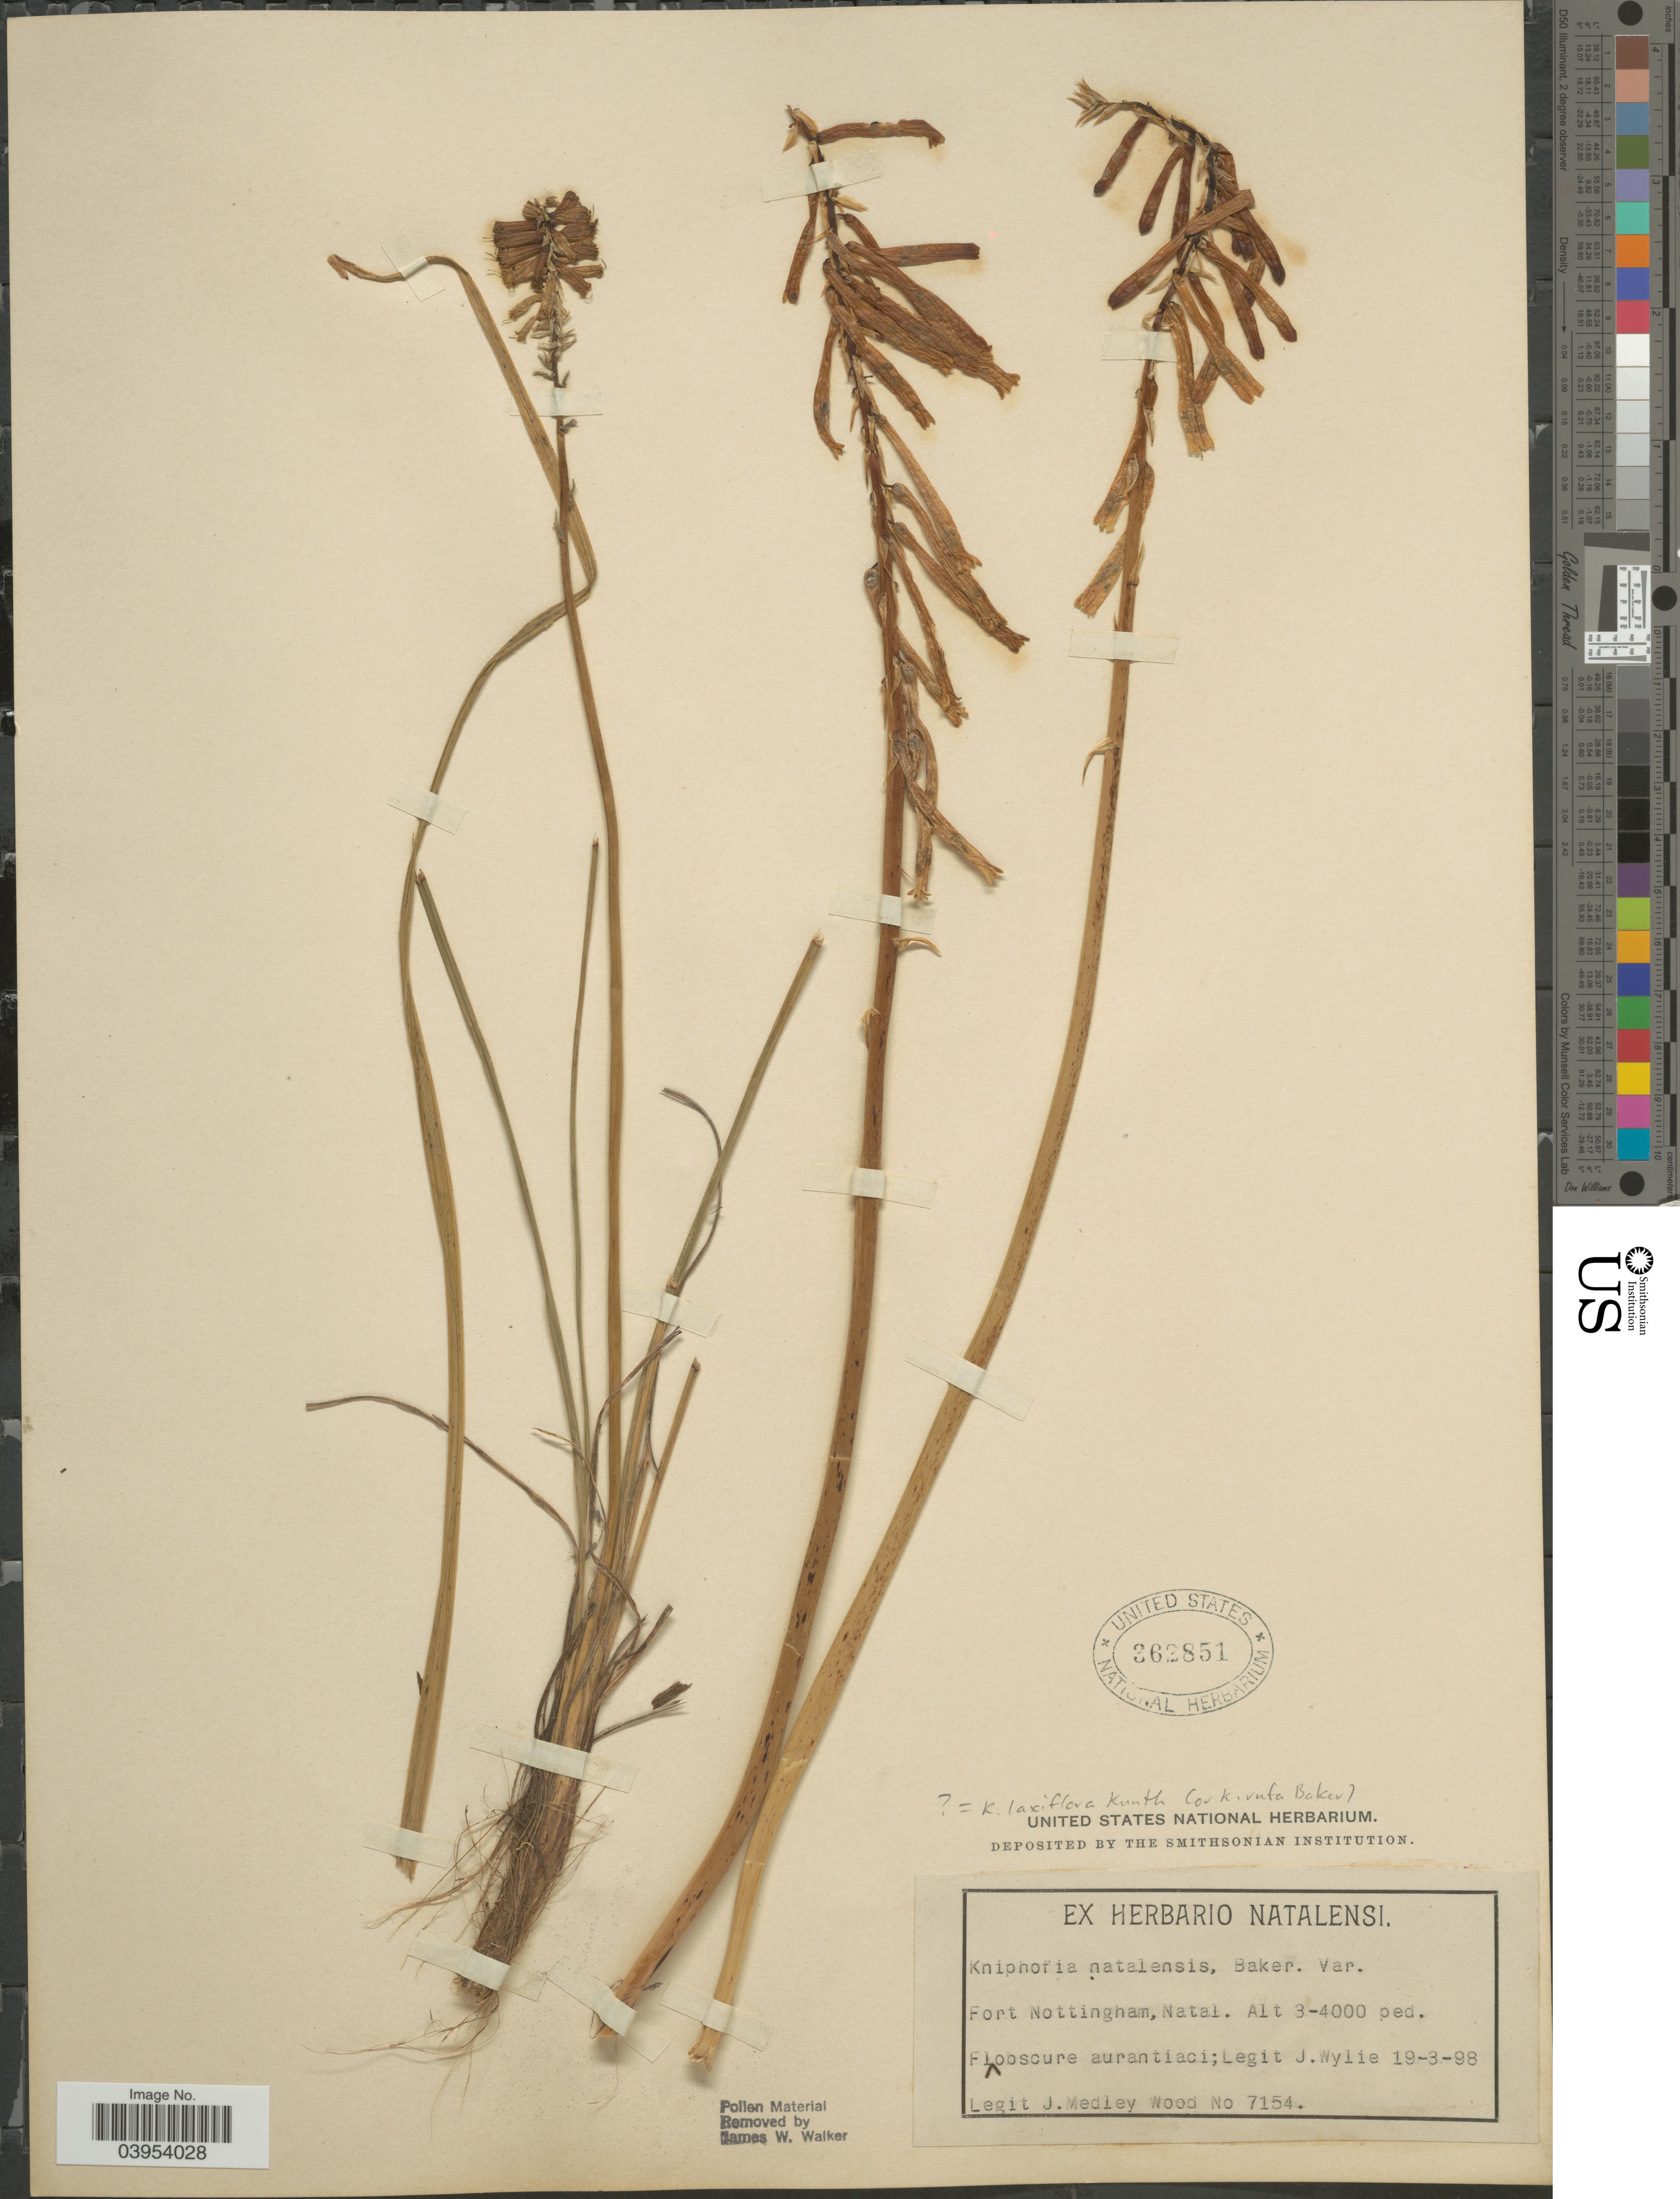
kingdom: Plantae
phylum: Tracheophyta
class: Liliopsida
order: Asparagales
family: Asphodelaceae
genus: Kniphofia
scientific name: Kniphofia laxiflora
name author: Kunth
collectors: J. Medley Wood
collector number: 7154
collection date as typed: Transcribed d/m/y: 19/3/98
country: South Africa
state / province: KwaZulu-Natal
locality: Fort Nottingham, Natal.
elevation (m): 914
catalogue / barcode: US 362851